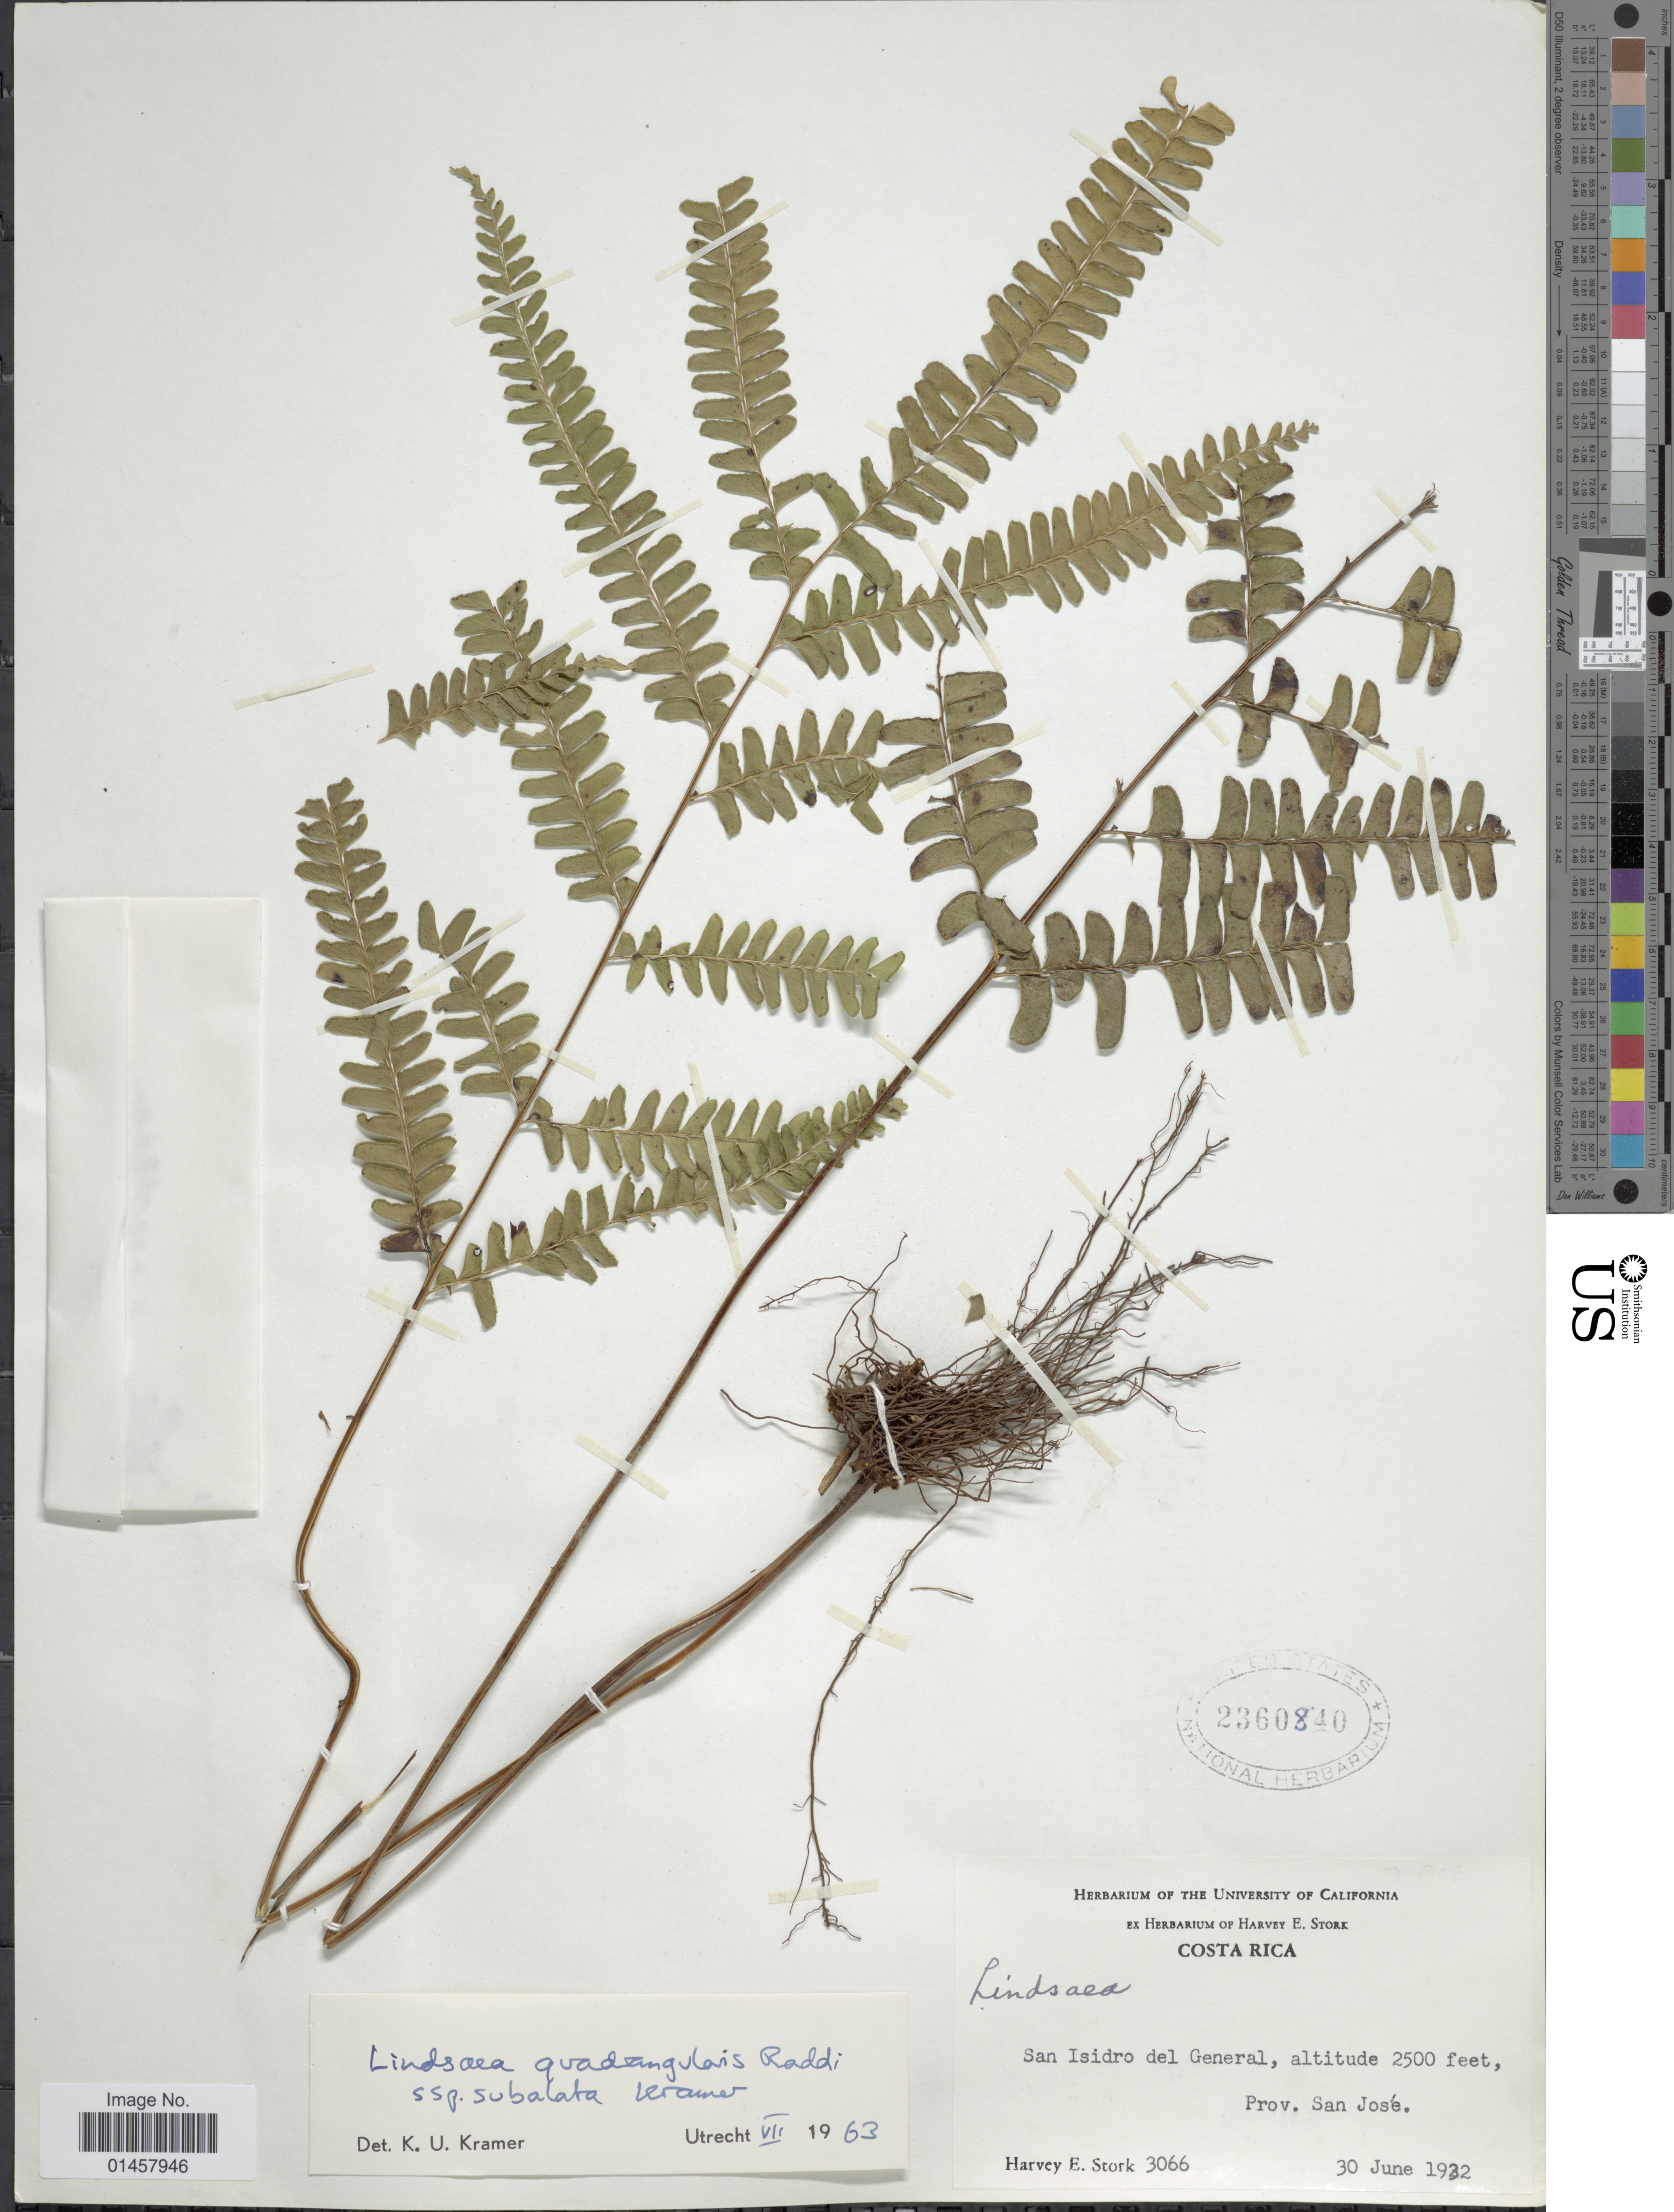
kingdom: Plantae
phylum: Tracheophyta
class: Polypodiopsida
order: Polypodiales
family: Lindsaeaceae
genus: Lindsaea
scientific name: Lindsaea quadrangularis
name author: Raddi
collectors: H. E. Stork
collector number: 3066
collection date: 1932-06-30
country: Costa Rica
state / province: San José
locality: San isidro del General, Prov. San José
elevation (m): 762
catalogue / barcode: US 2360840